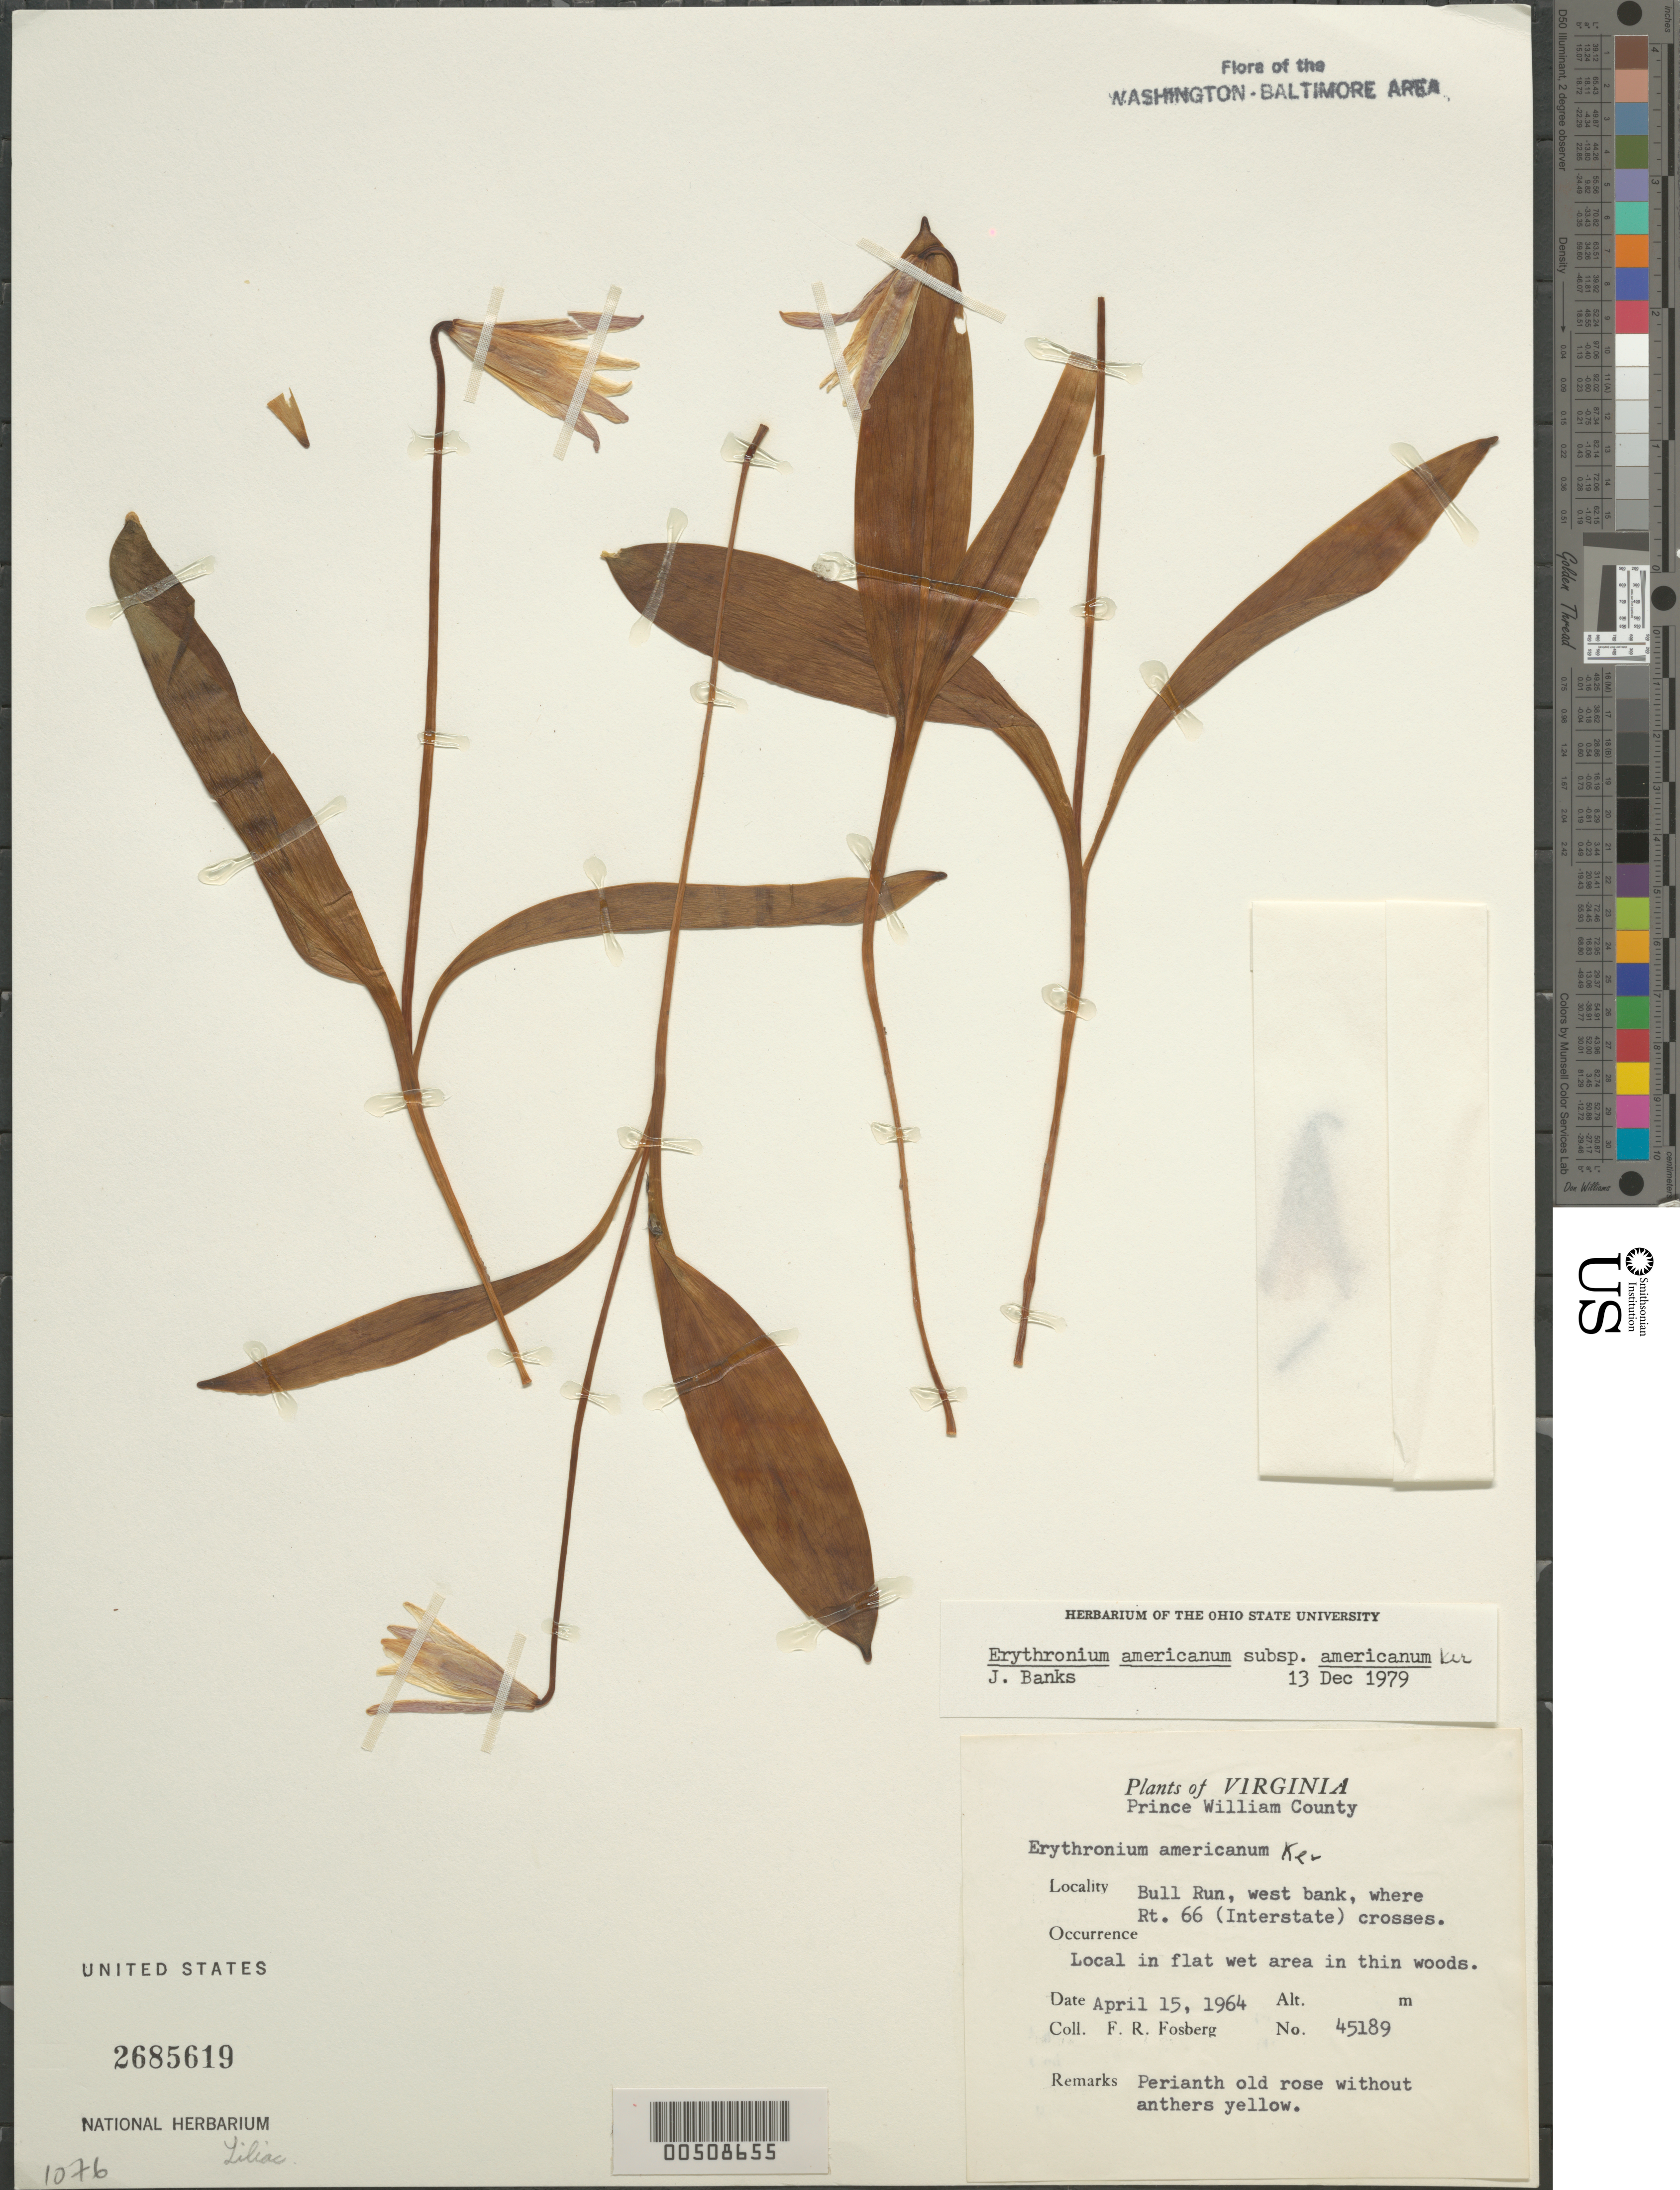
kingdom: Plantae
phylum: Tracheophyta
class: Liliopsida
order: Liliales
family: Liliaceae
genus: Erythronium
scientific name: Erythronium americanum subsp. americanum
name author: Ker Gawl.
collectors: F. R. Fosberg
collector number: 45189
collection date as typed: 15 Apr 1964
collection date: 1964-04-15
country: United States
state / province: Virginia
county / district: Prince William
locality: Bull Run where Rt 66 (Interstate) crosses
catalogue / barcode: US 2685619